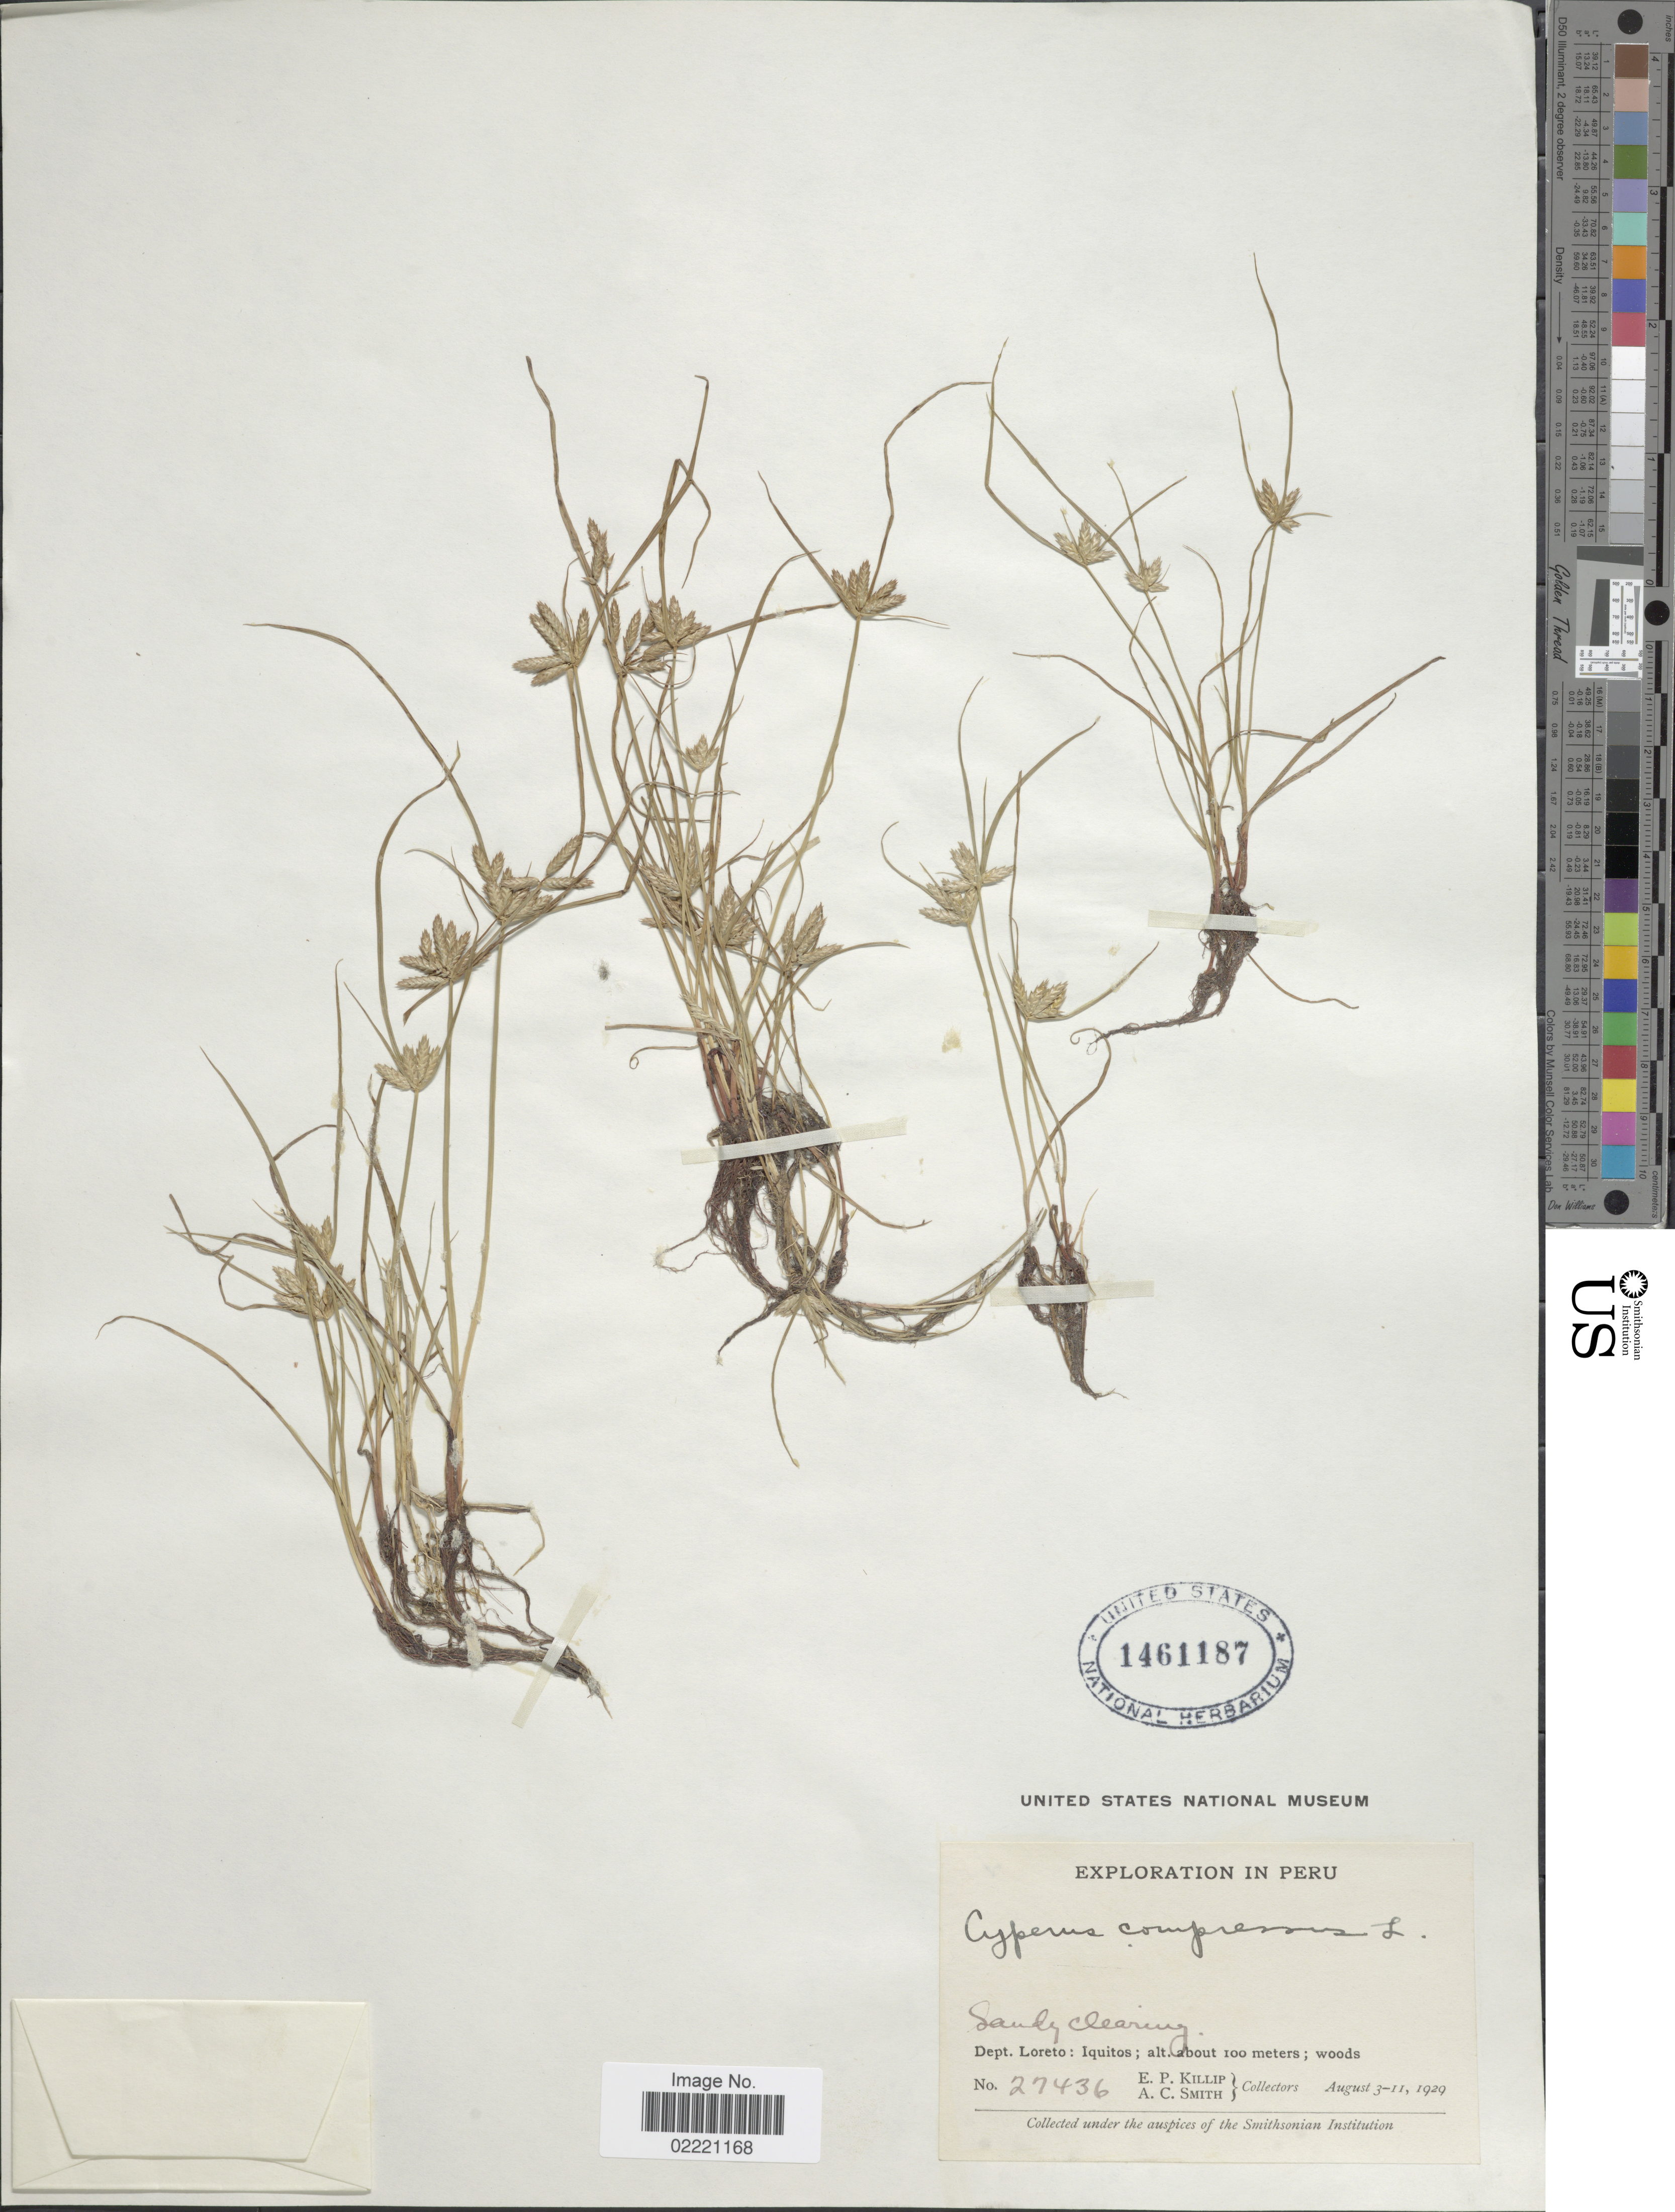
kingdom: Plantae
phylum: Tracheophyta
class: Liliopsida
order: Poales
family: Cyperaceae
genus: Cyperus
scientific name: Cyperus compressus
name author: L.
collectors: E. P. Killip & A. C. Smith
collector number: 27436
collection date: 1929-08-03/1929-08-11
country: Peru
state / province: Loreto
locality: Iquitos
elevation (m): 100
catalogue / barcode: US 1461187